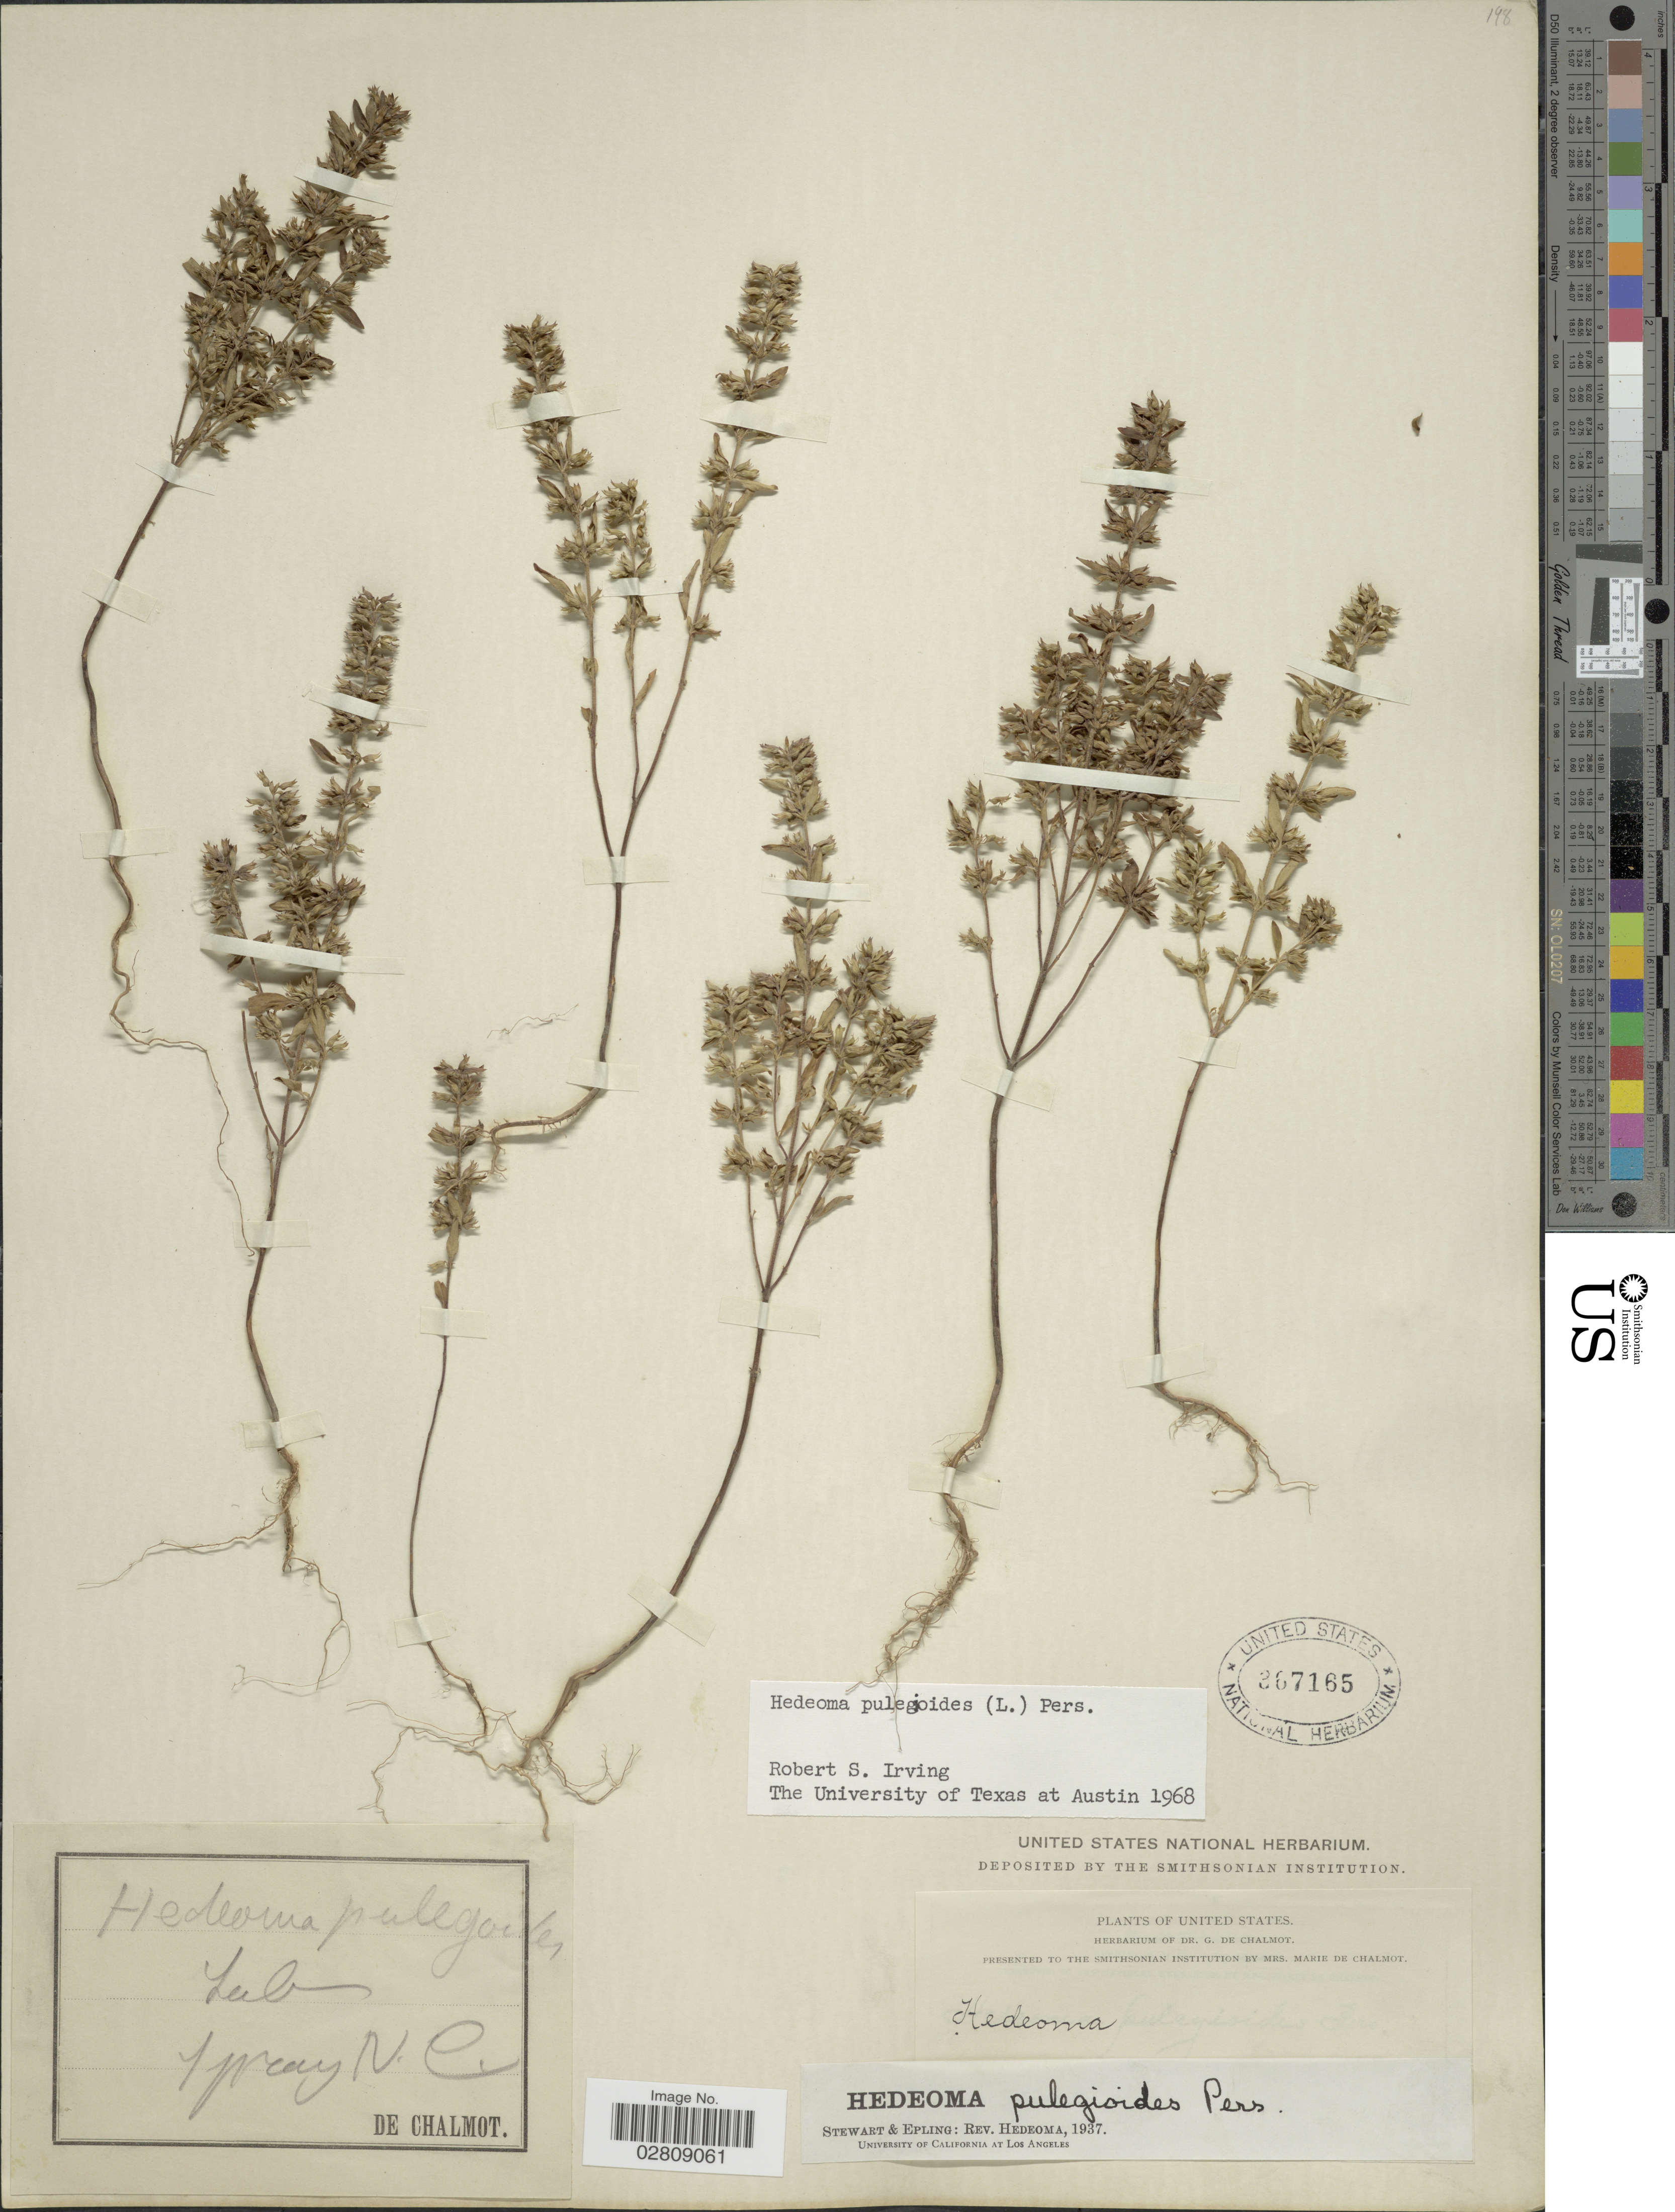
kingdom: Plantae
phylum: Tracheophyta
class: Magnoliopsida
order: Lamiales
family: Lamiaceae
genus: Hedeoma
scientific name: Hedeoma pulegioides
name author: (L.) Pers.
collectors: G. de Chalmot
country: United States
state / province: North Carolina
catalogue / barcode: US 367165